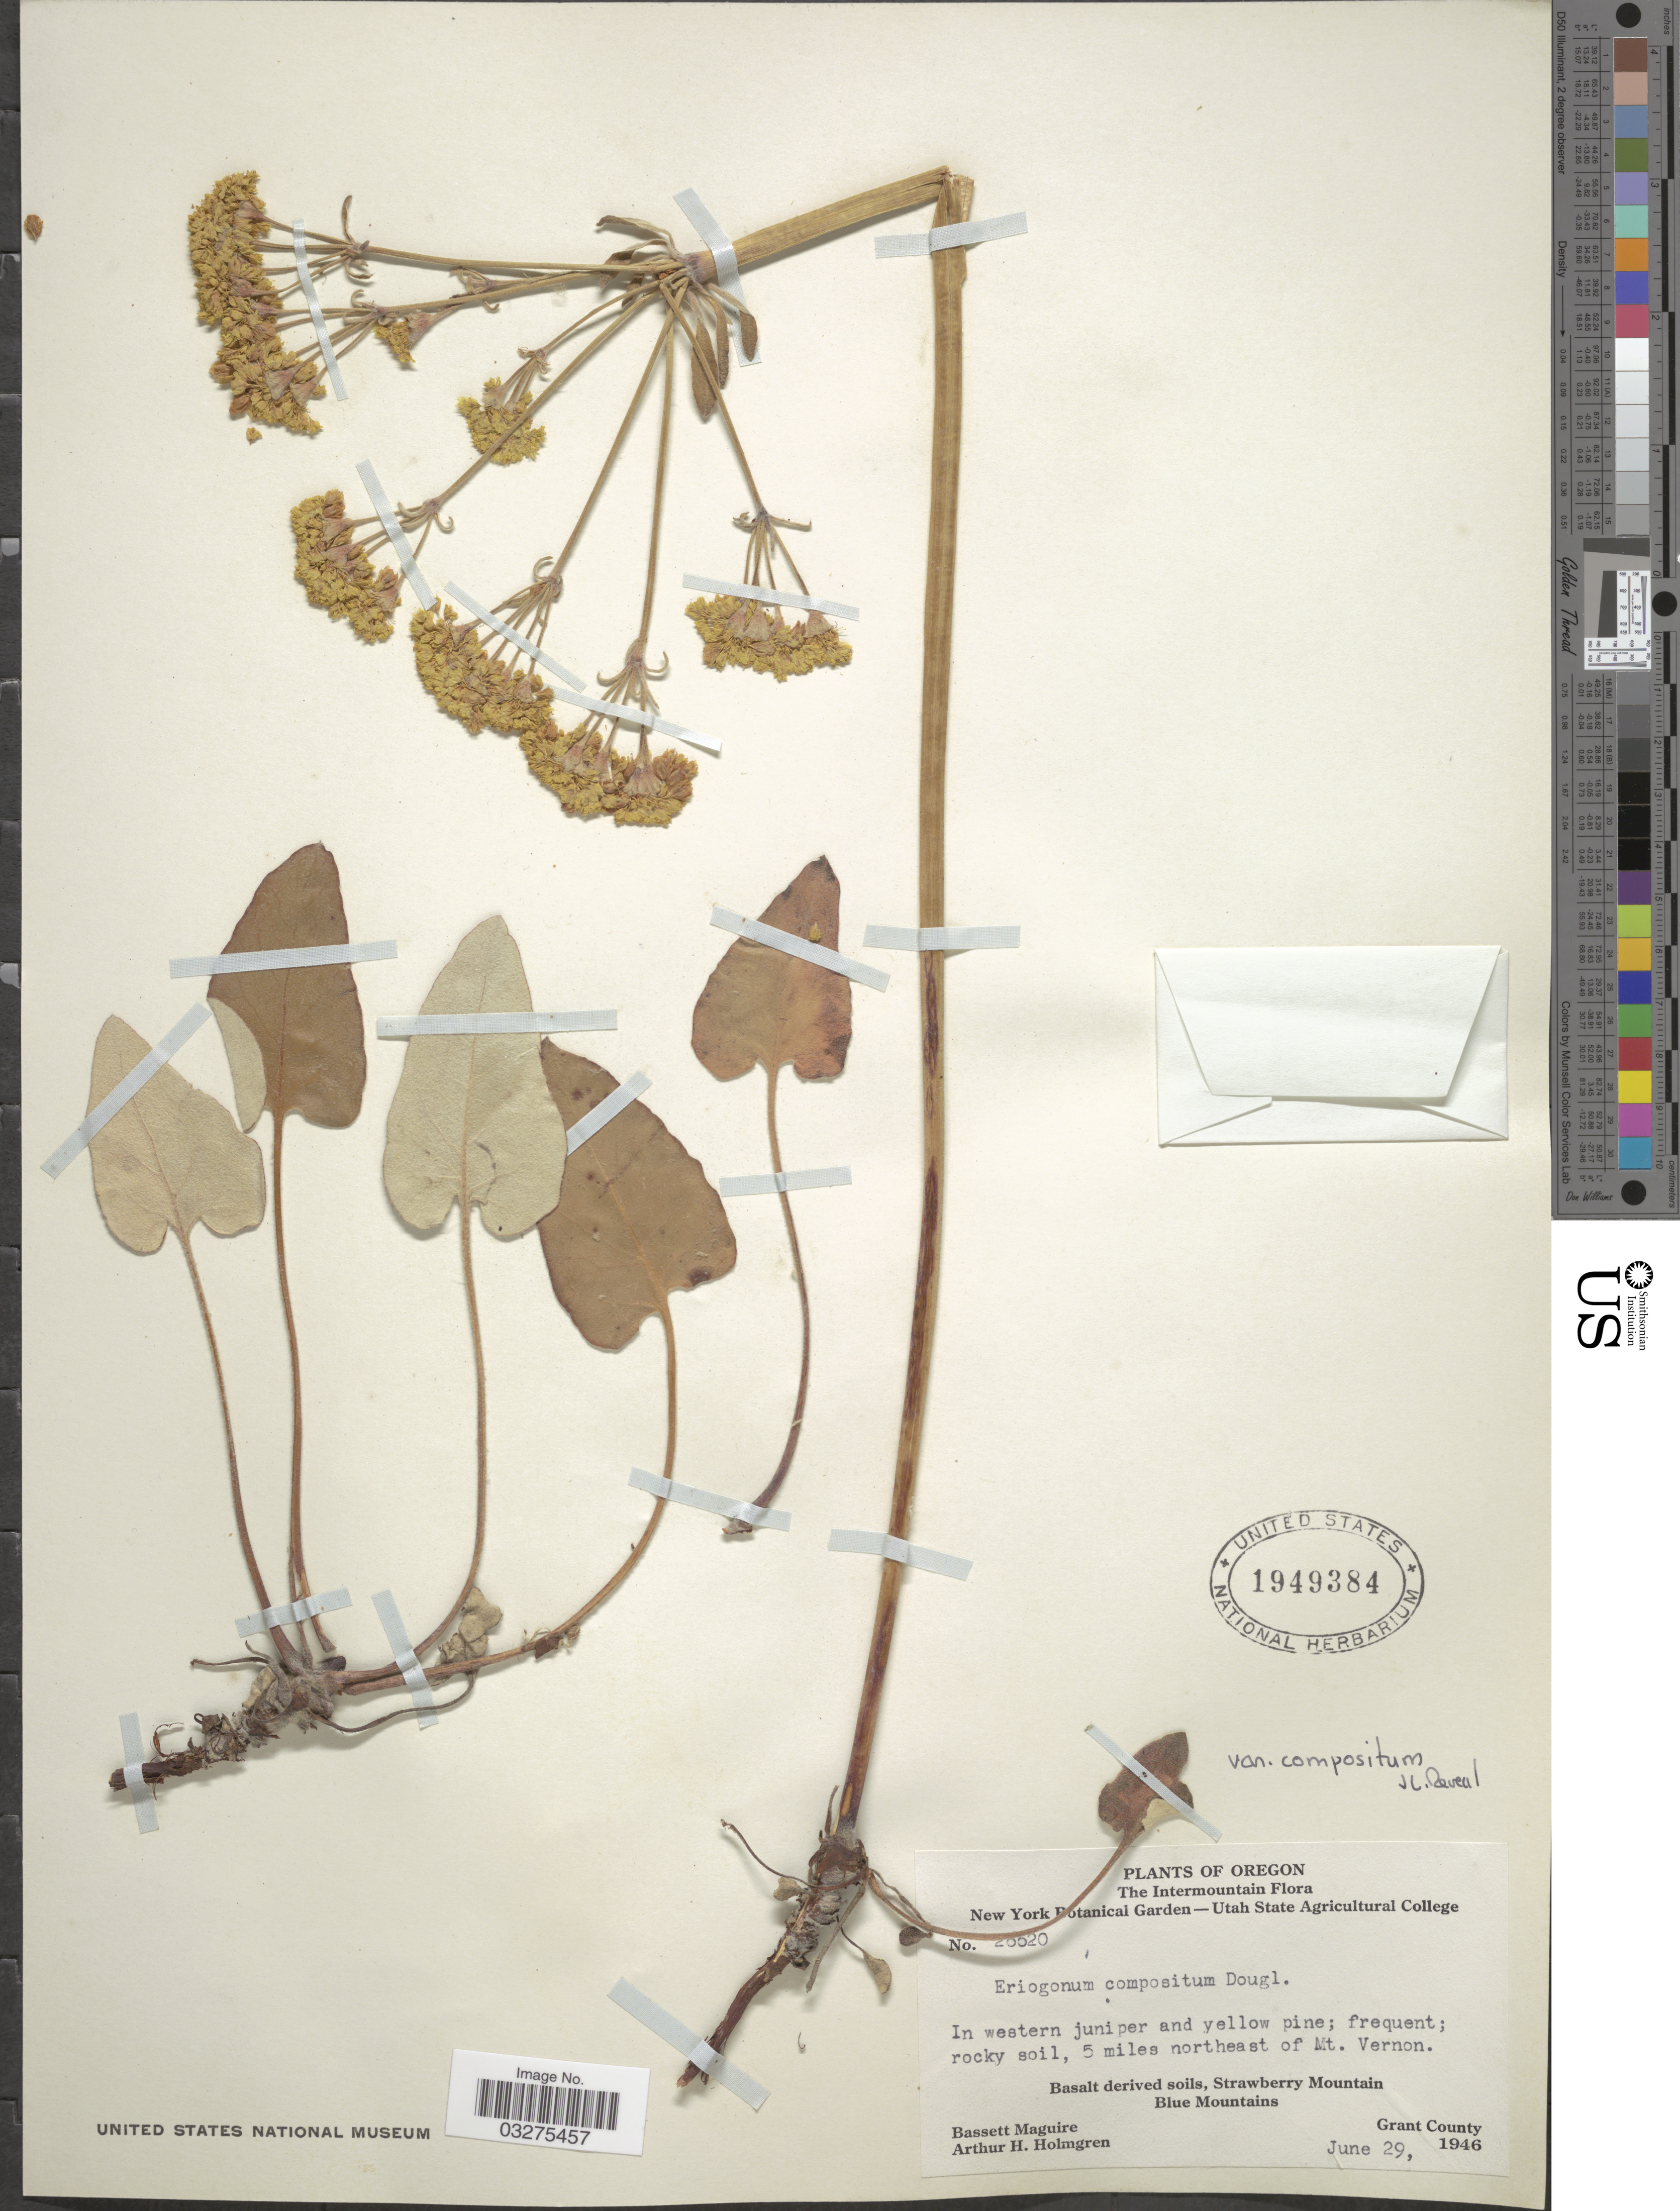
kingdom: Plantae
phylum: Tracheophyta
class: Magnoliopsida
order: Caryophyllales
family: Polygonaceae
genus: Eriogonum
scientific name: Eriogonum compositum var. compositum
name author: Douglas ex Benth.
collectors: B. Maguire & A. H. Holmgren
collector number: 26520*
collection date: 1946-06-29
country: United States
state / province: Oregon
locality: The Intermountain. In western juniper and yellow pine. 5 miles northeast of Mt. Vernon. Basalt derived soils, Strawberry Mountain. Blue Mountains. Grant County.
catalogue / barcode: US 1949384